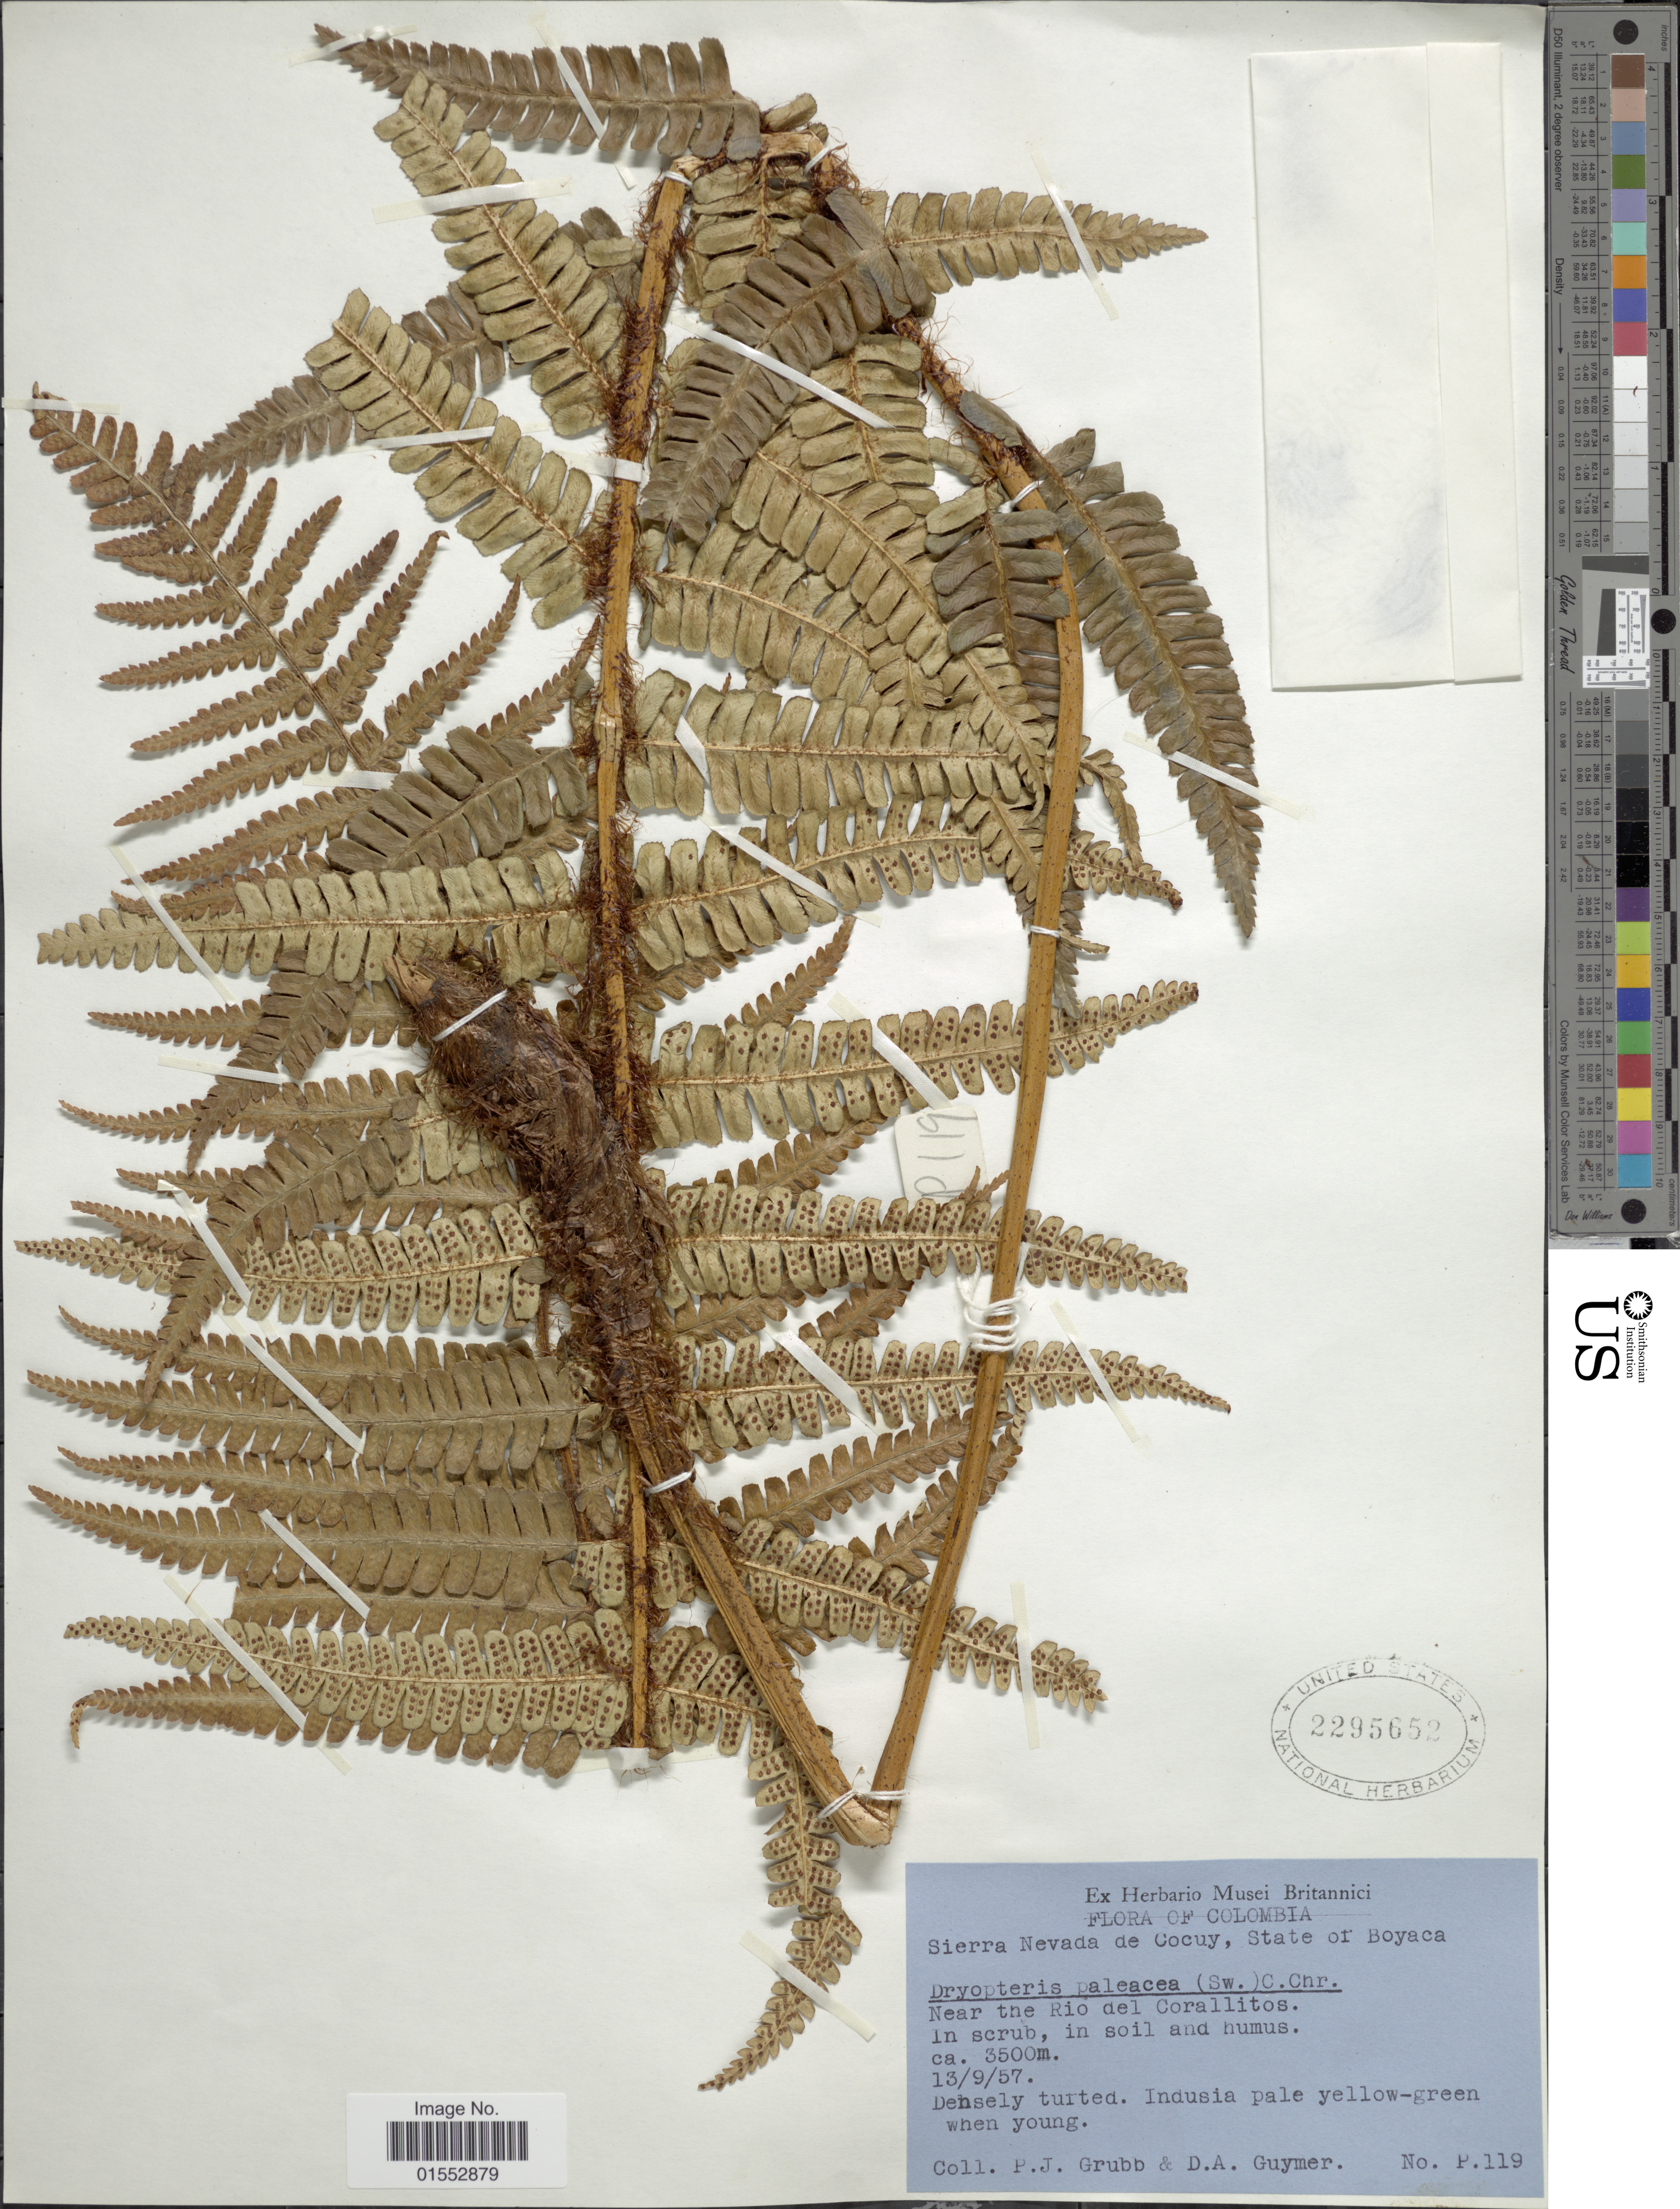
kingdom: Plantae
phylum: Tracheophyta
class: Polypodiopsida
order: Polypodiales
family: Dryopteridaceae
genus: Dryopteris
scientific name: Dryopteris wallichiana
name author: (Spreng.) Hyl.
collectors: P. J. Grubb & D. Guymer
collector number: P.119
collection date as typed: Transcribed d/m/y: 13/9/57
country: Colombia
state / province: Boyacá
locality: Sierra Nevada de Cocuy, State of Boyaca. Near the Rio del Corallitos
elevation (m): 3500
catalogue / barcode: US 2295652